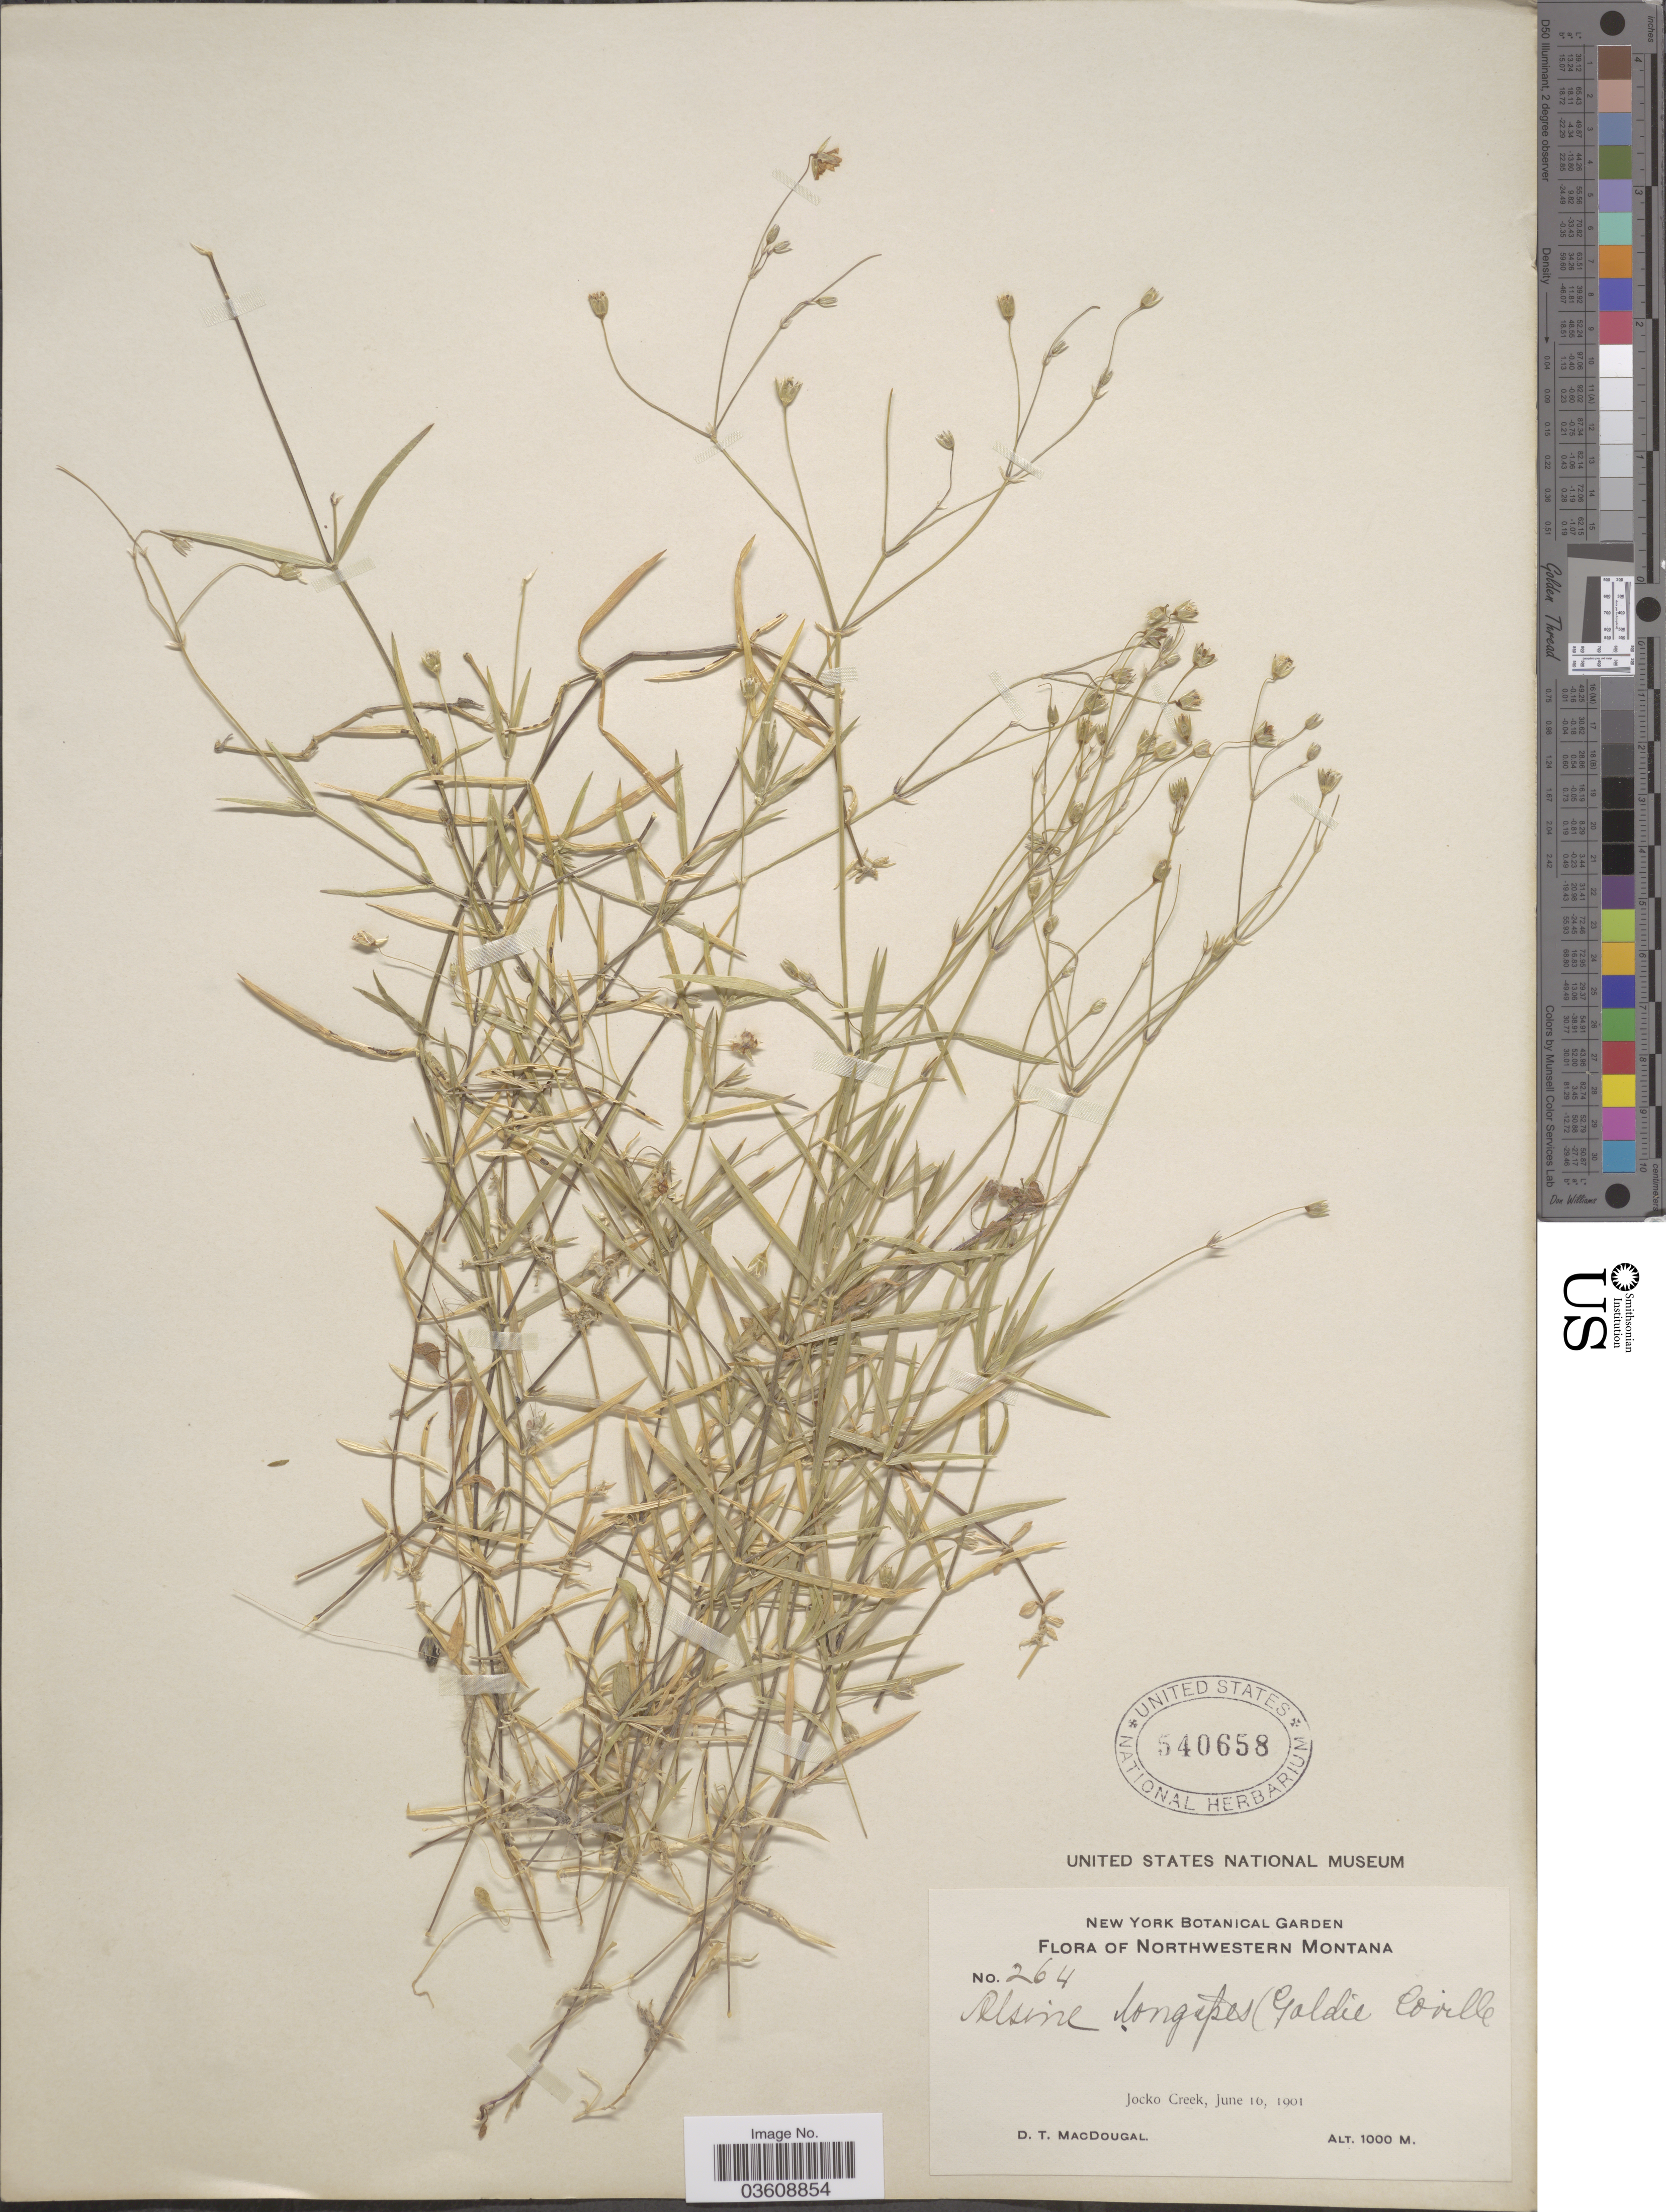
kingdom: Plantae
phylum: Tracheophyta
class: Magnoliopsida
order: Caryophyllales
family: Caryophyllaceae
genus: Stellaria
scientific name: Stellaria longipes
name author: Goldie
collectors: D. T. MacDougal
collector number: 264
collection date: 1901-06-16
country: United States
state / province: Montana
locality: Northwestern Montana. Jocko Creek.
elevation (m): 1000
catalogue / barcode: US 540658